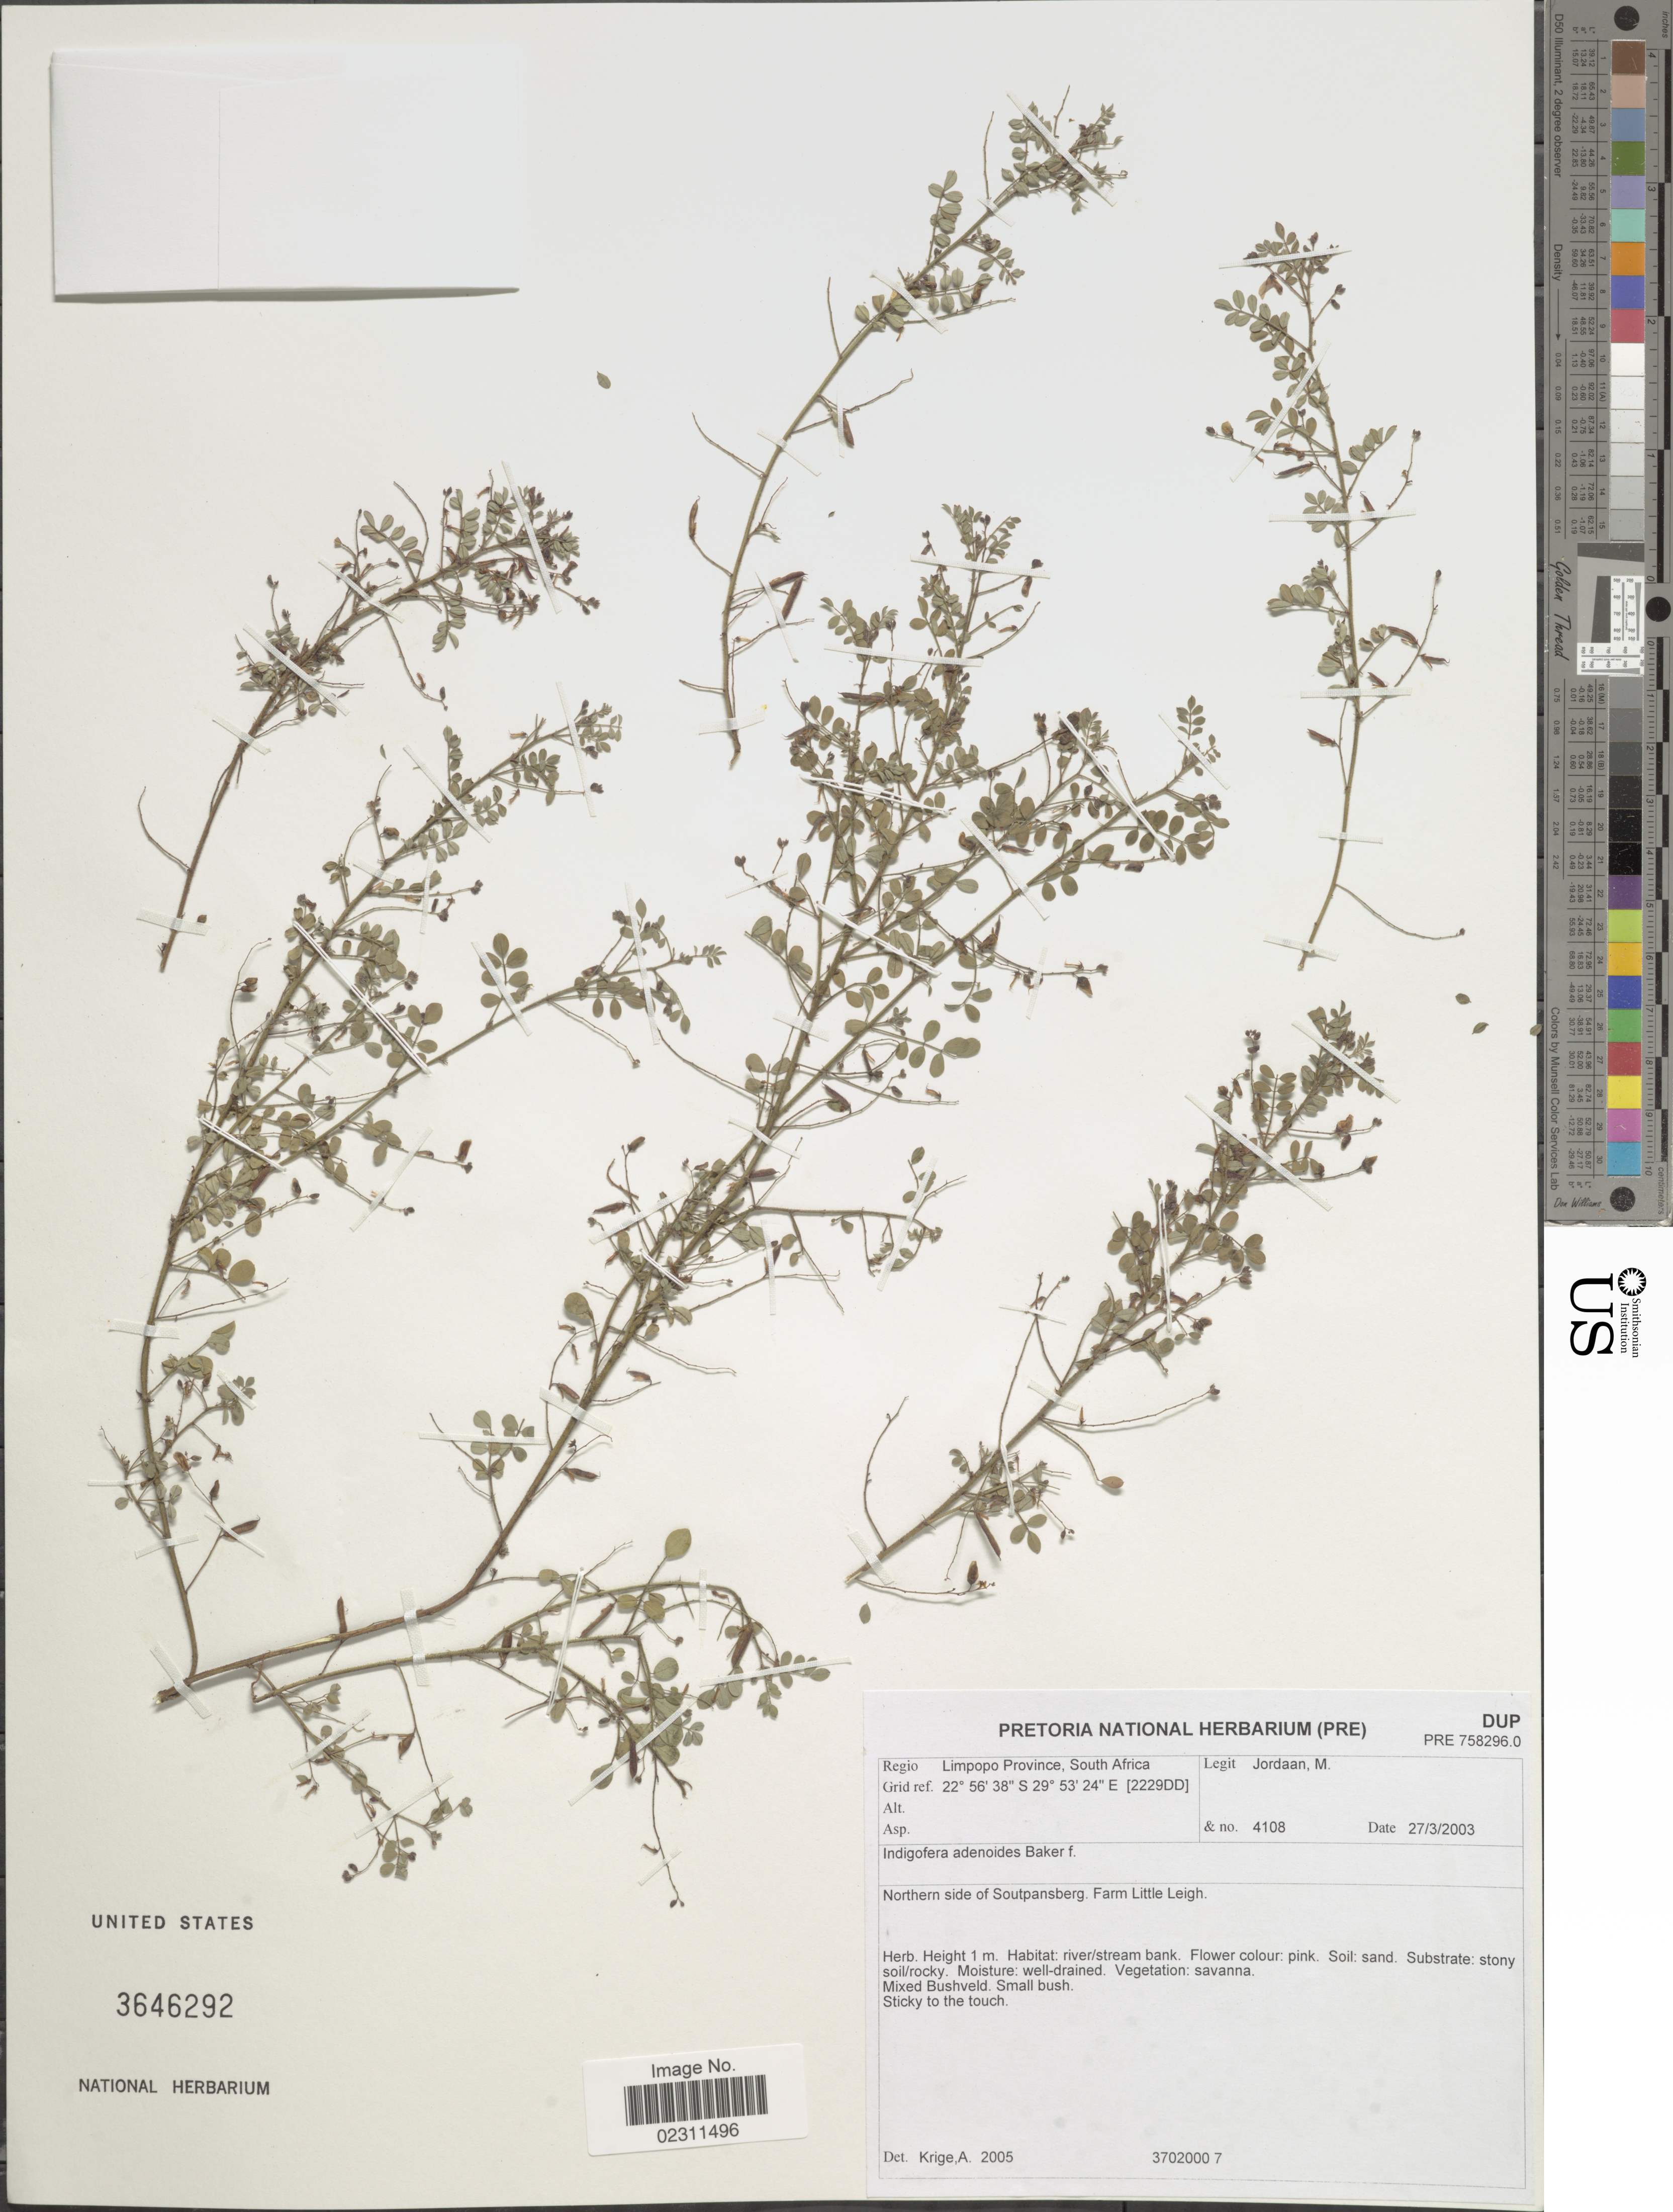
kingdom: Plantae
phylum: Tracheophyta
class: Magnoliopsida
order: Fabales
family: Fabaceae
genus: Indigofera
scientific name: Indigofera adenoides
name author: Baker f.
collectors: M. Jordaan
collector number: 4108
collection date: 2003-03-27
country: South Africa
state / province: Limpopo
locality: Limpopo Province. Northern side of Soutpansberg. Farm Little Leigh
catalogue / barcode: US 3646292